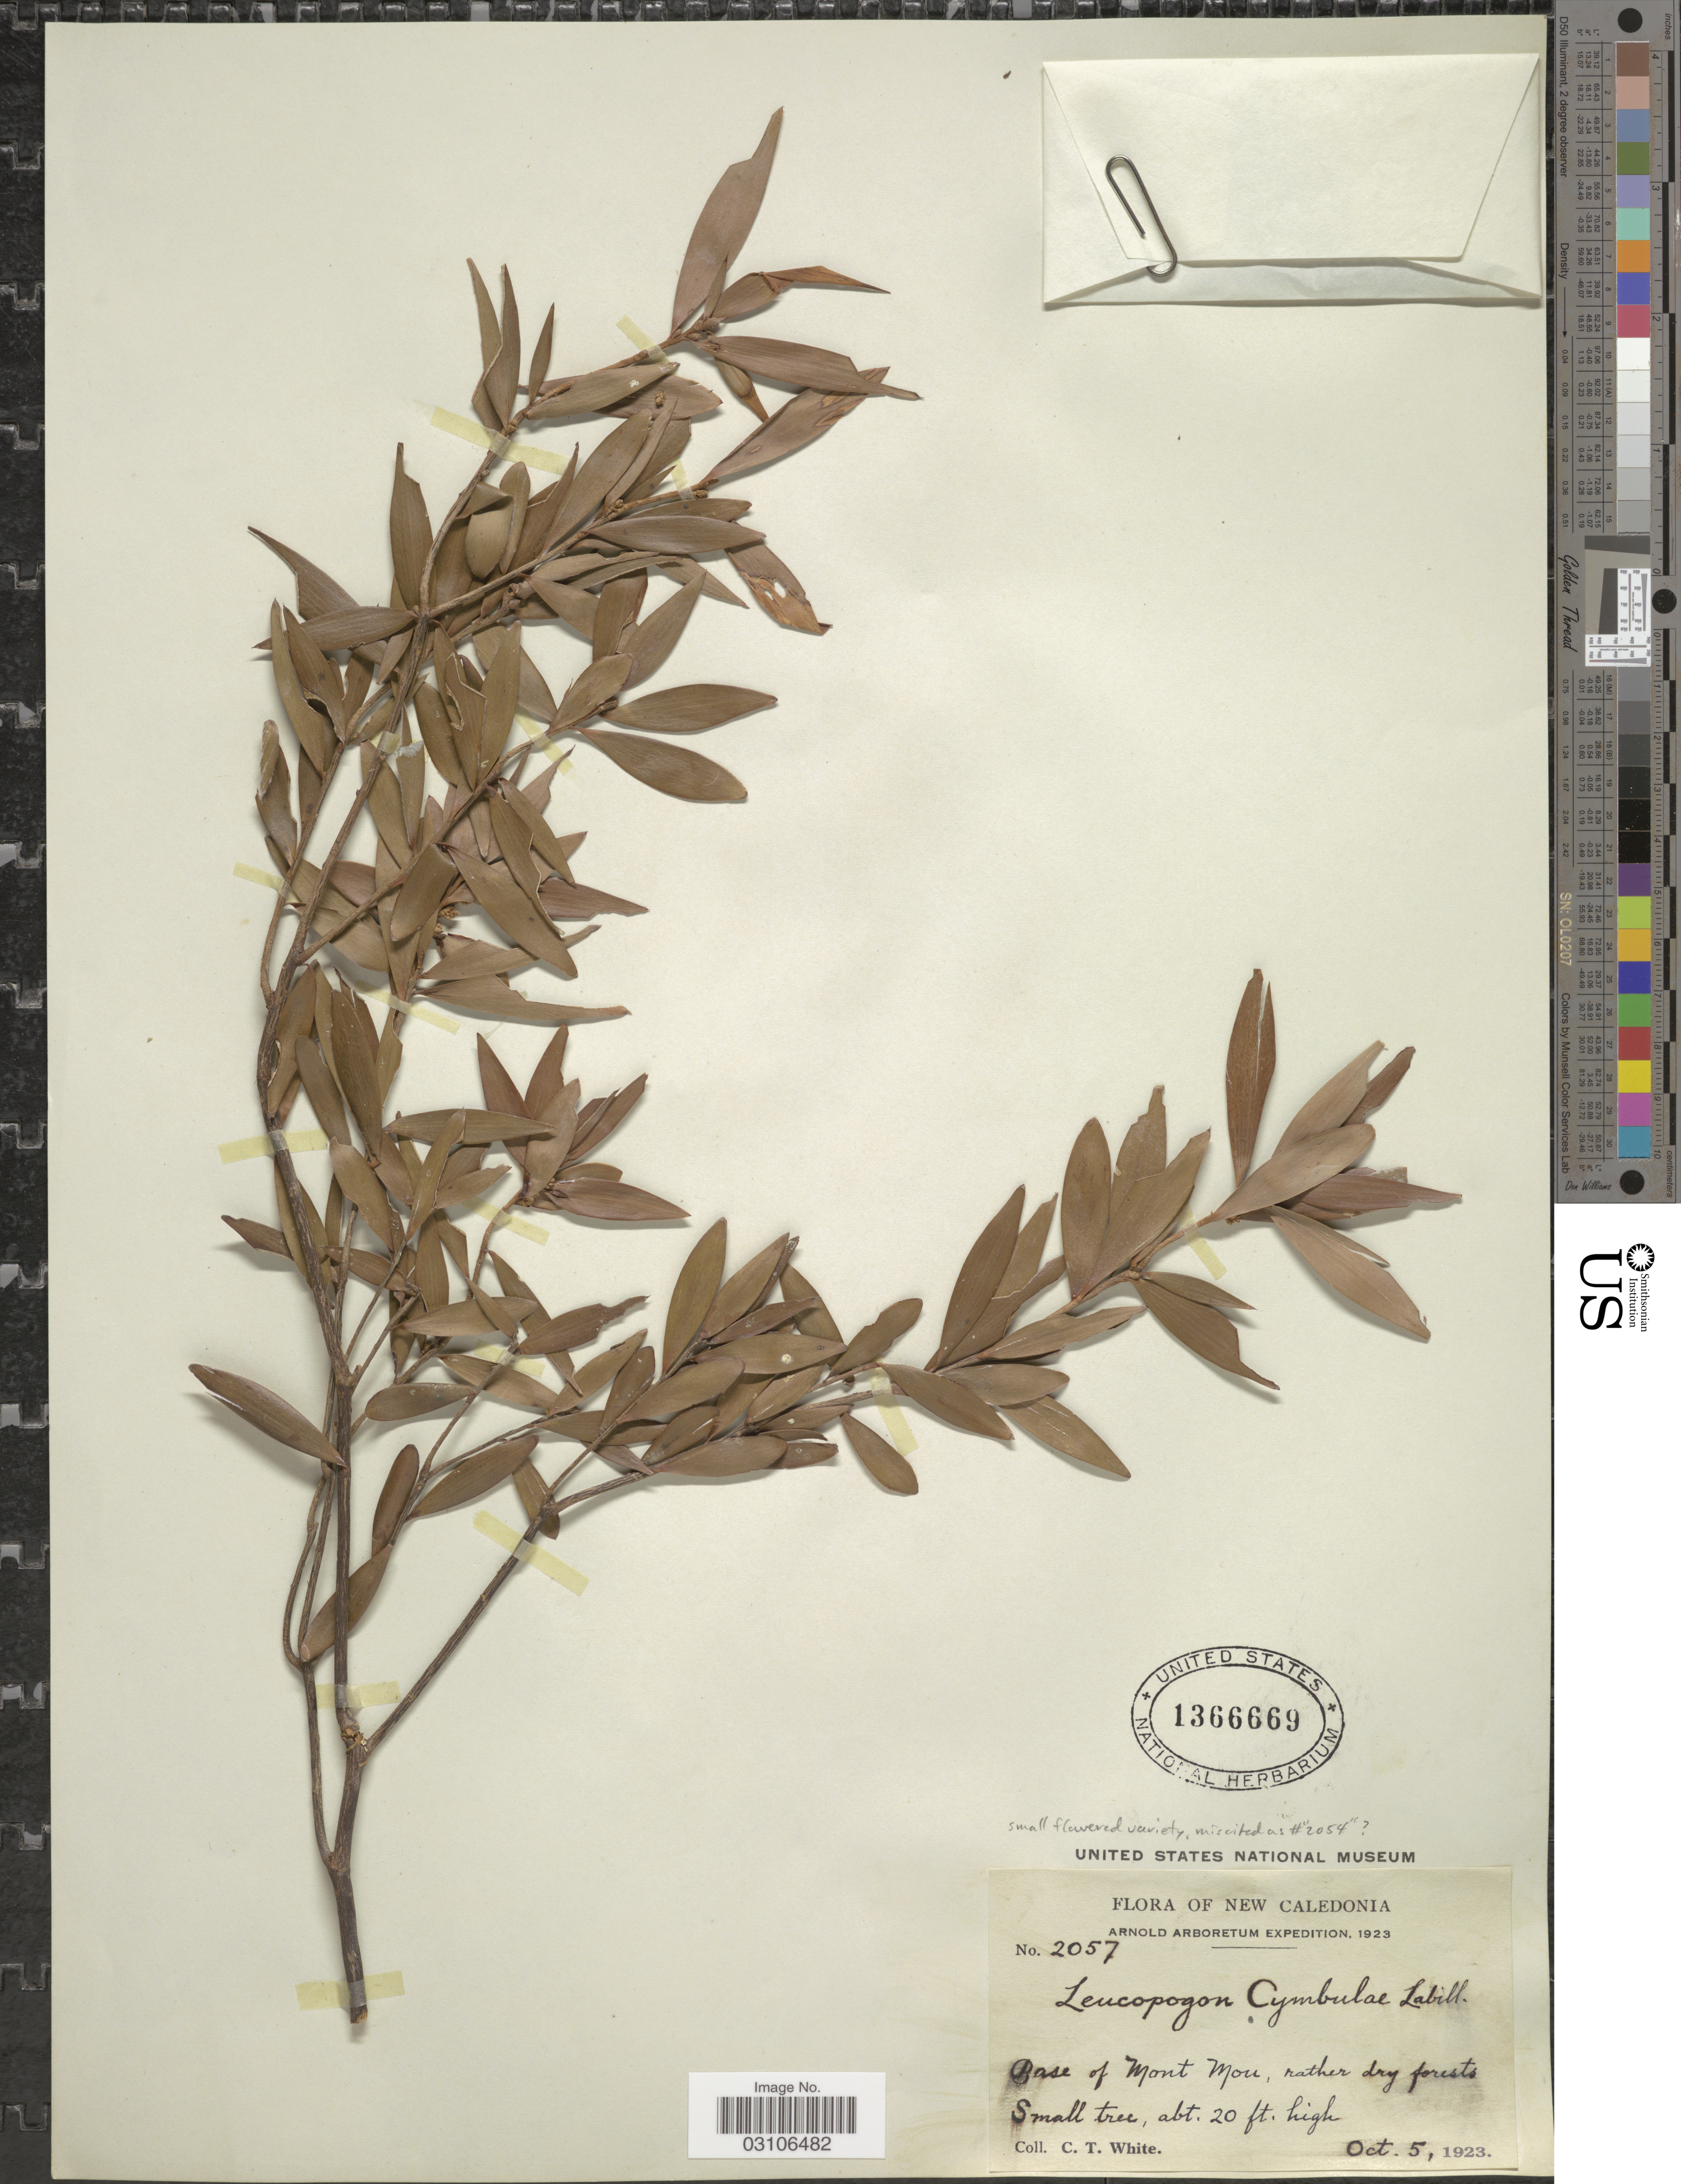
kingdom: Plantae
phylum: Tracheophyta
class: Magnoliopsida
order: Ericales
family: Ericaceae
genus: Styphelia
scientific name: Styphelia cymbulae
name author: (Labill.) Spreng.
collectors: C. T. White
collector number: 2057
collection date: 1923-10-05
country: New Caledonia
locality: Base of Mont Mou.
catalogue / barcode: US 1366669